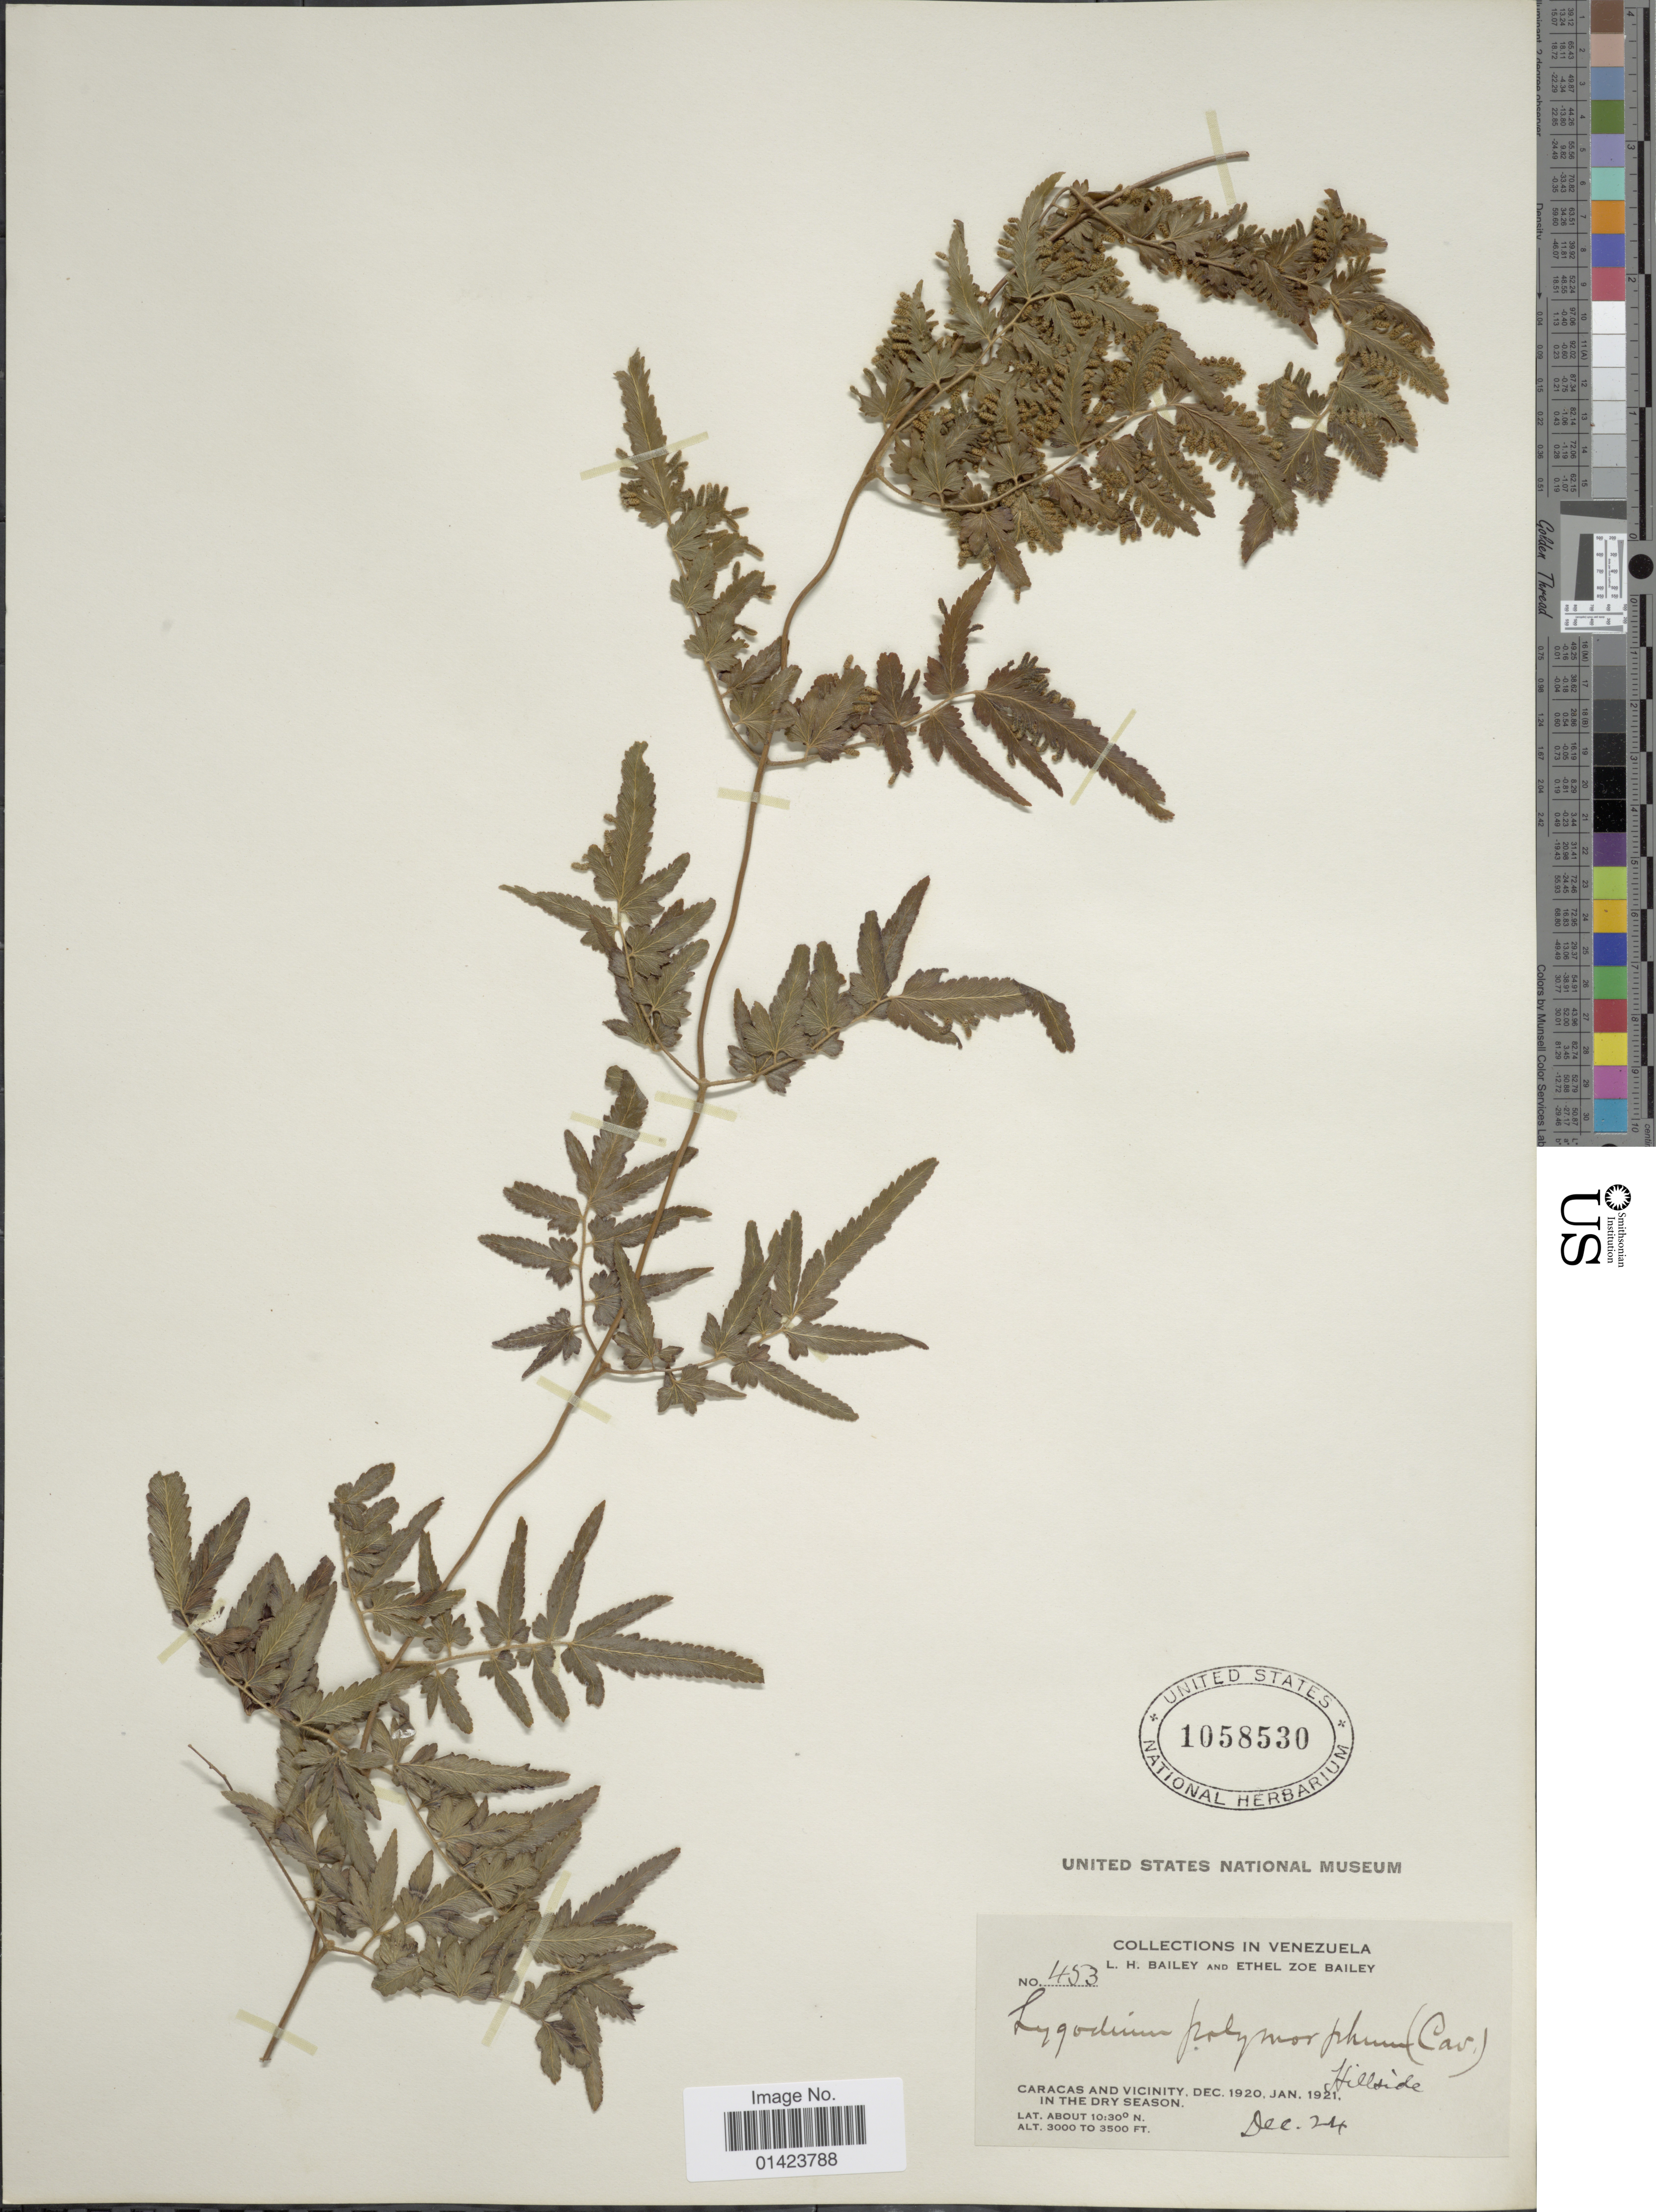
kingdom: Plantae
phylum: Tracheophyta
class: Polypodiopsida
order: Schizaeales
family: Lygodiaceae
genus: Lygodium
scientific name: Lygodium venustum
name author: Sw.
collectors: L. H. Bailey & E. Z. Bailey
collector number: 453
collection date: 1920-12-24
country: Venezuela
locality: Caracas and vicinity in the dry season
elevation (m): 914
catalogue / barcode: US 1058530